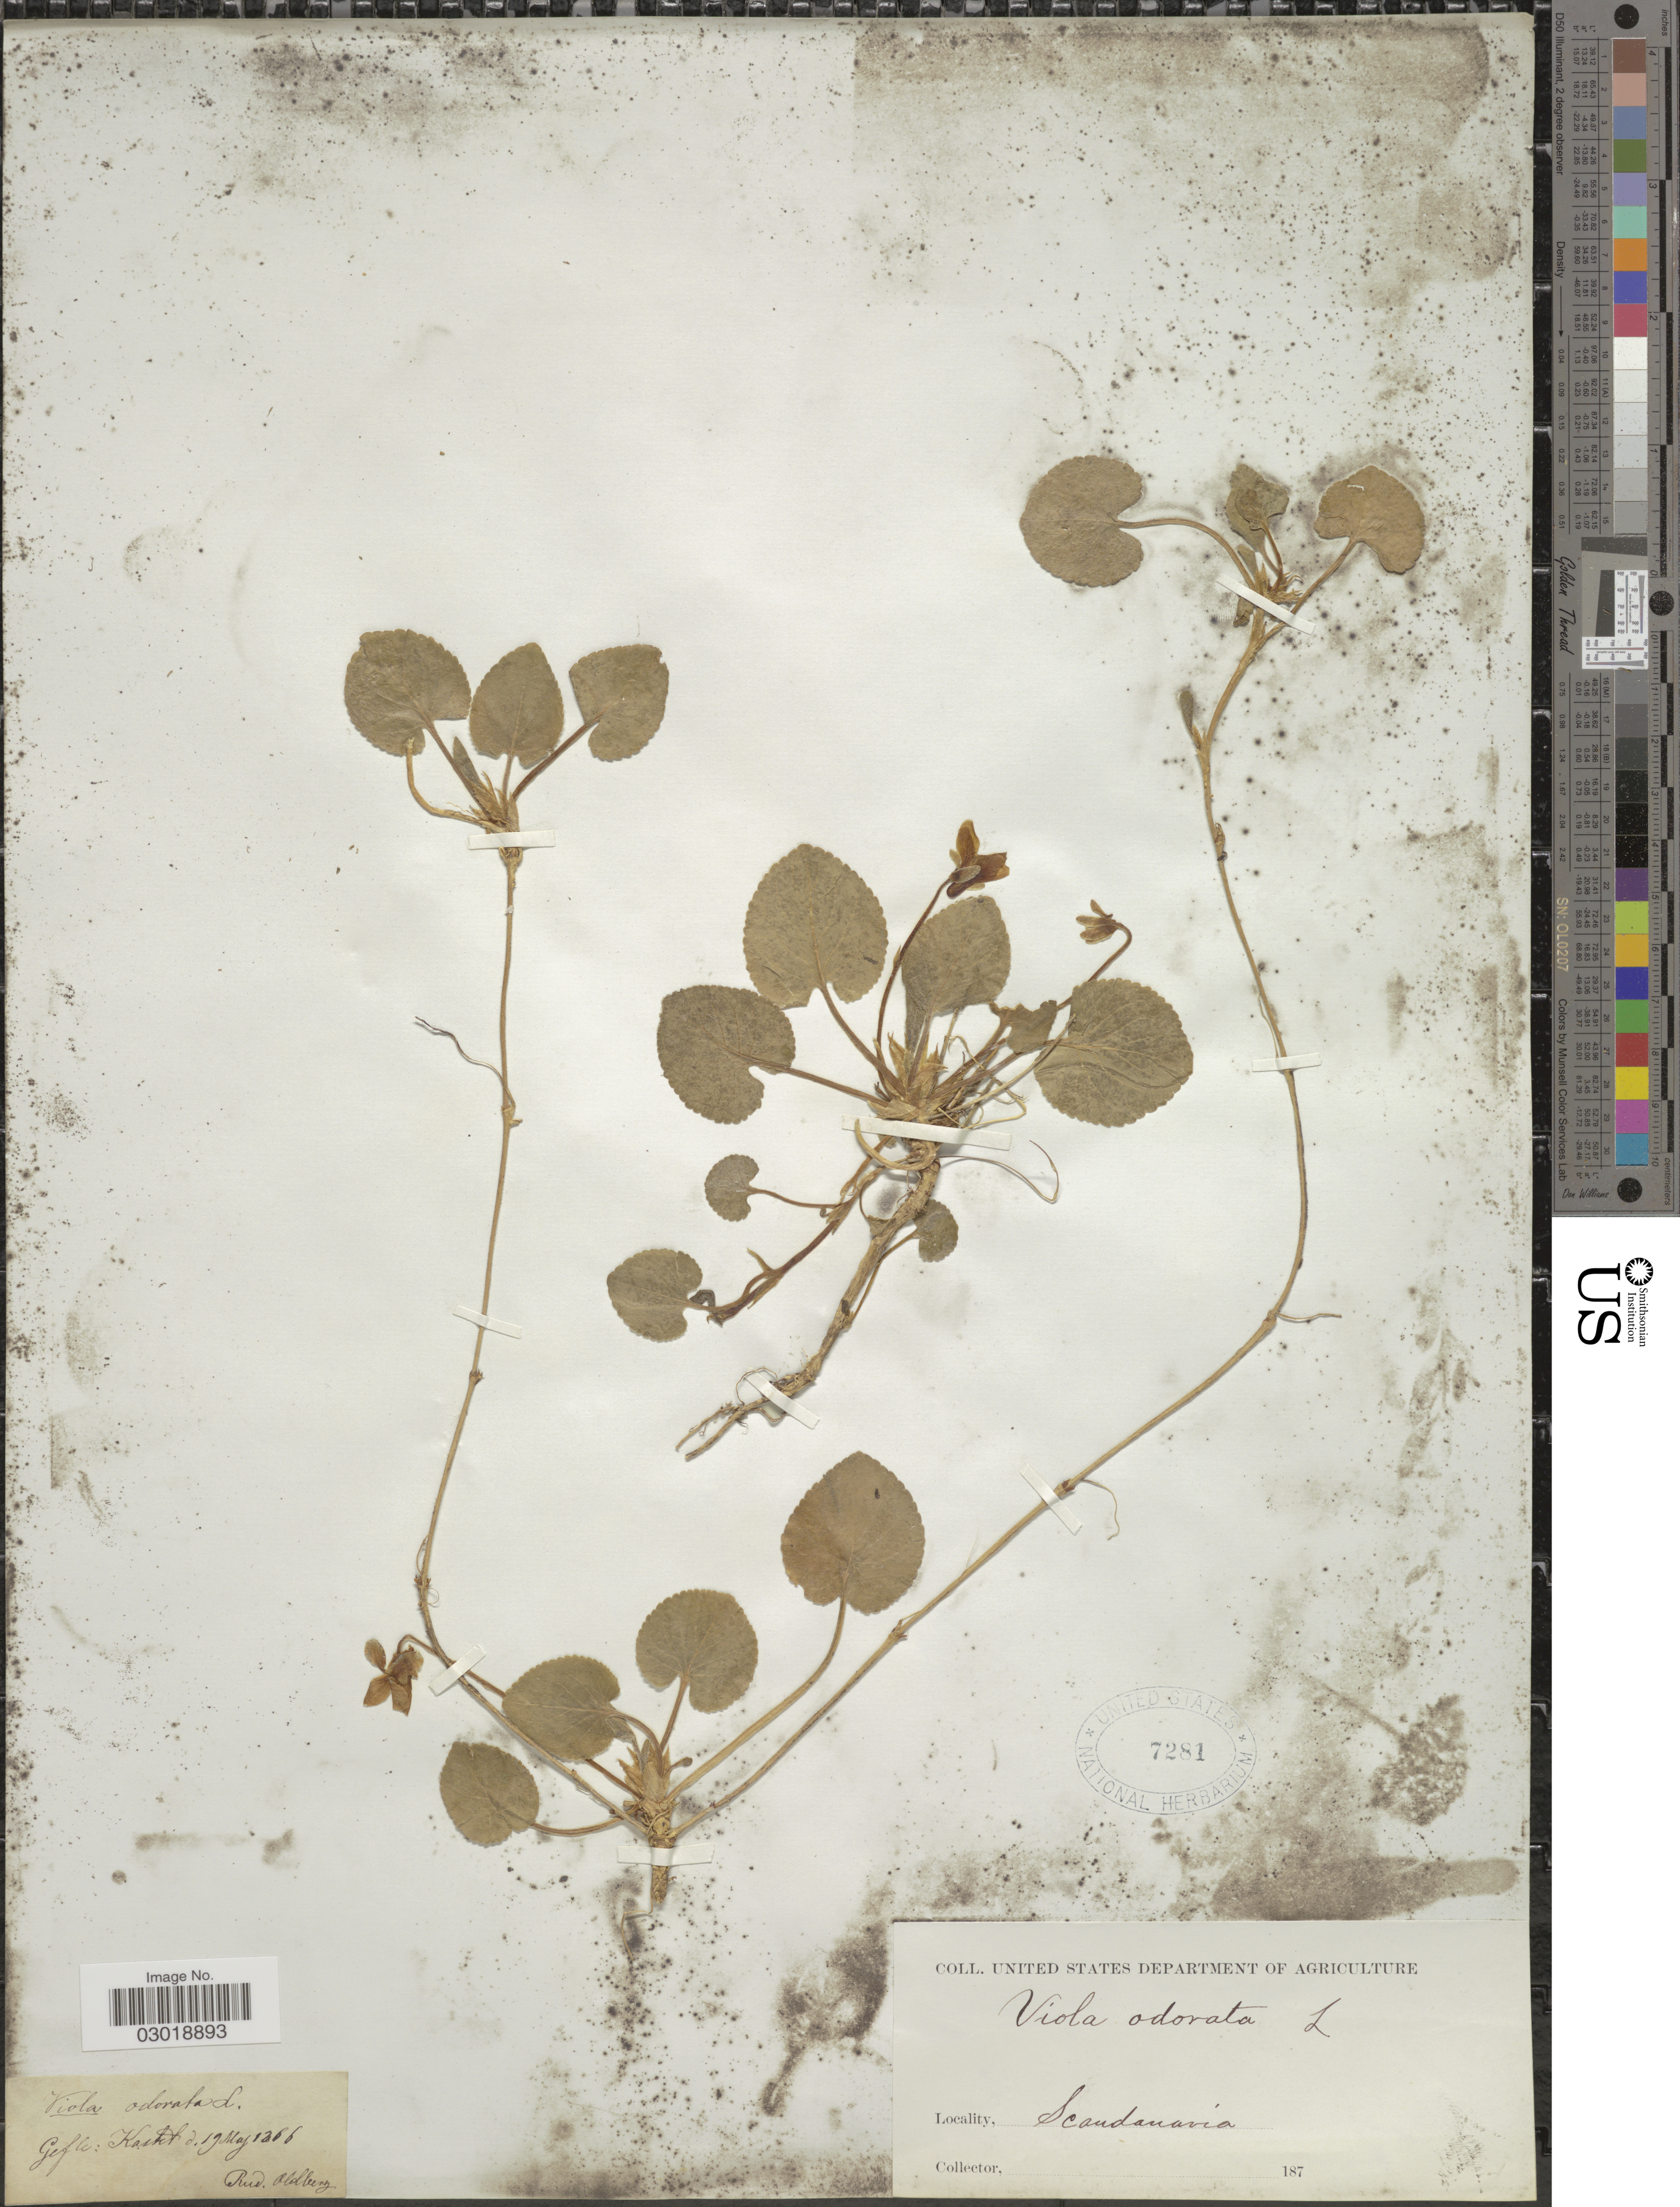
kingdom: Plantae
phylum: Tracheophyta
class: Magnoliopsida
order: Malpighiales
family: Violaceae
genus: Viola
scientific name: Viola odorata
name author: L.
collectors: R. Oldberg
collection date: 1866-05-19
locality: Scandanavia. Gefle: Kastet [interpreted].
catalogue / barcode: US 7281